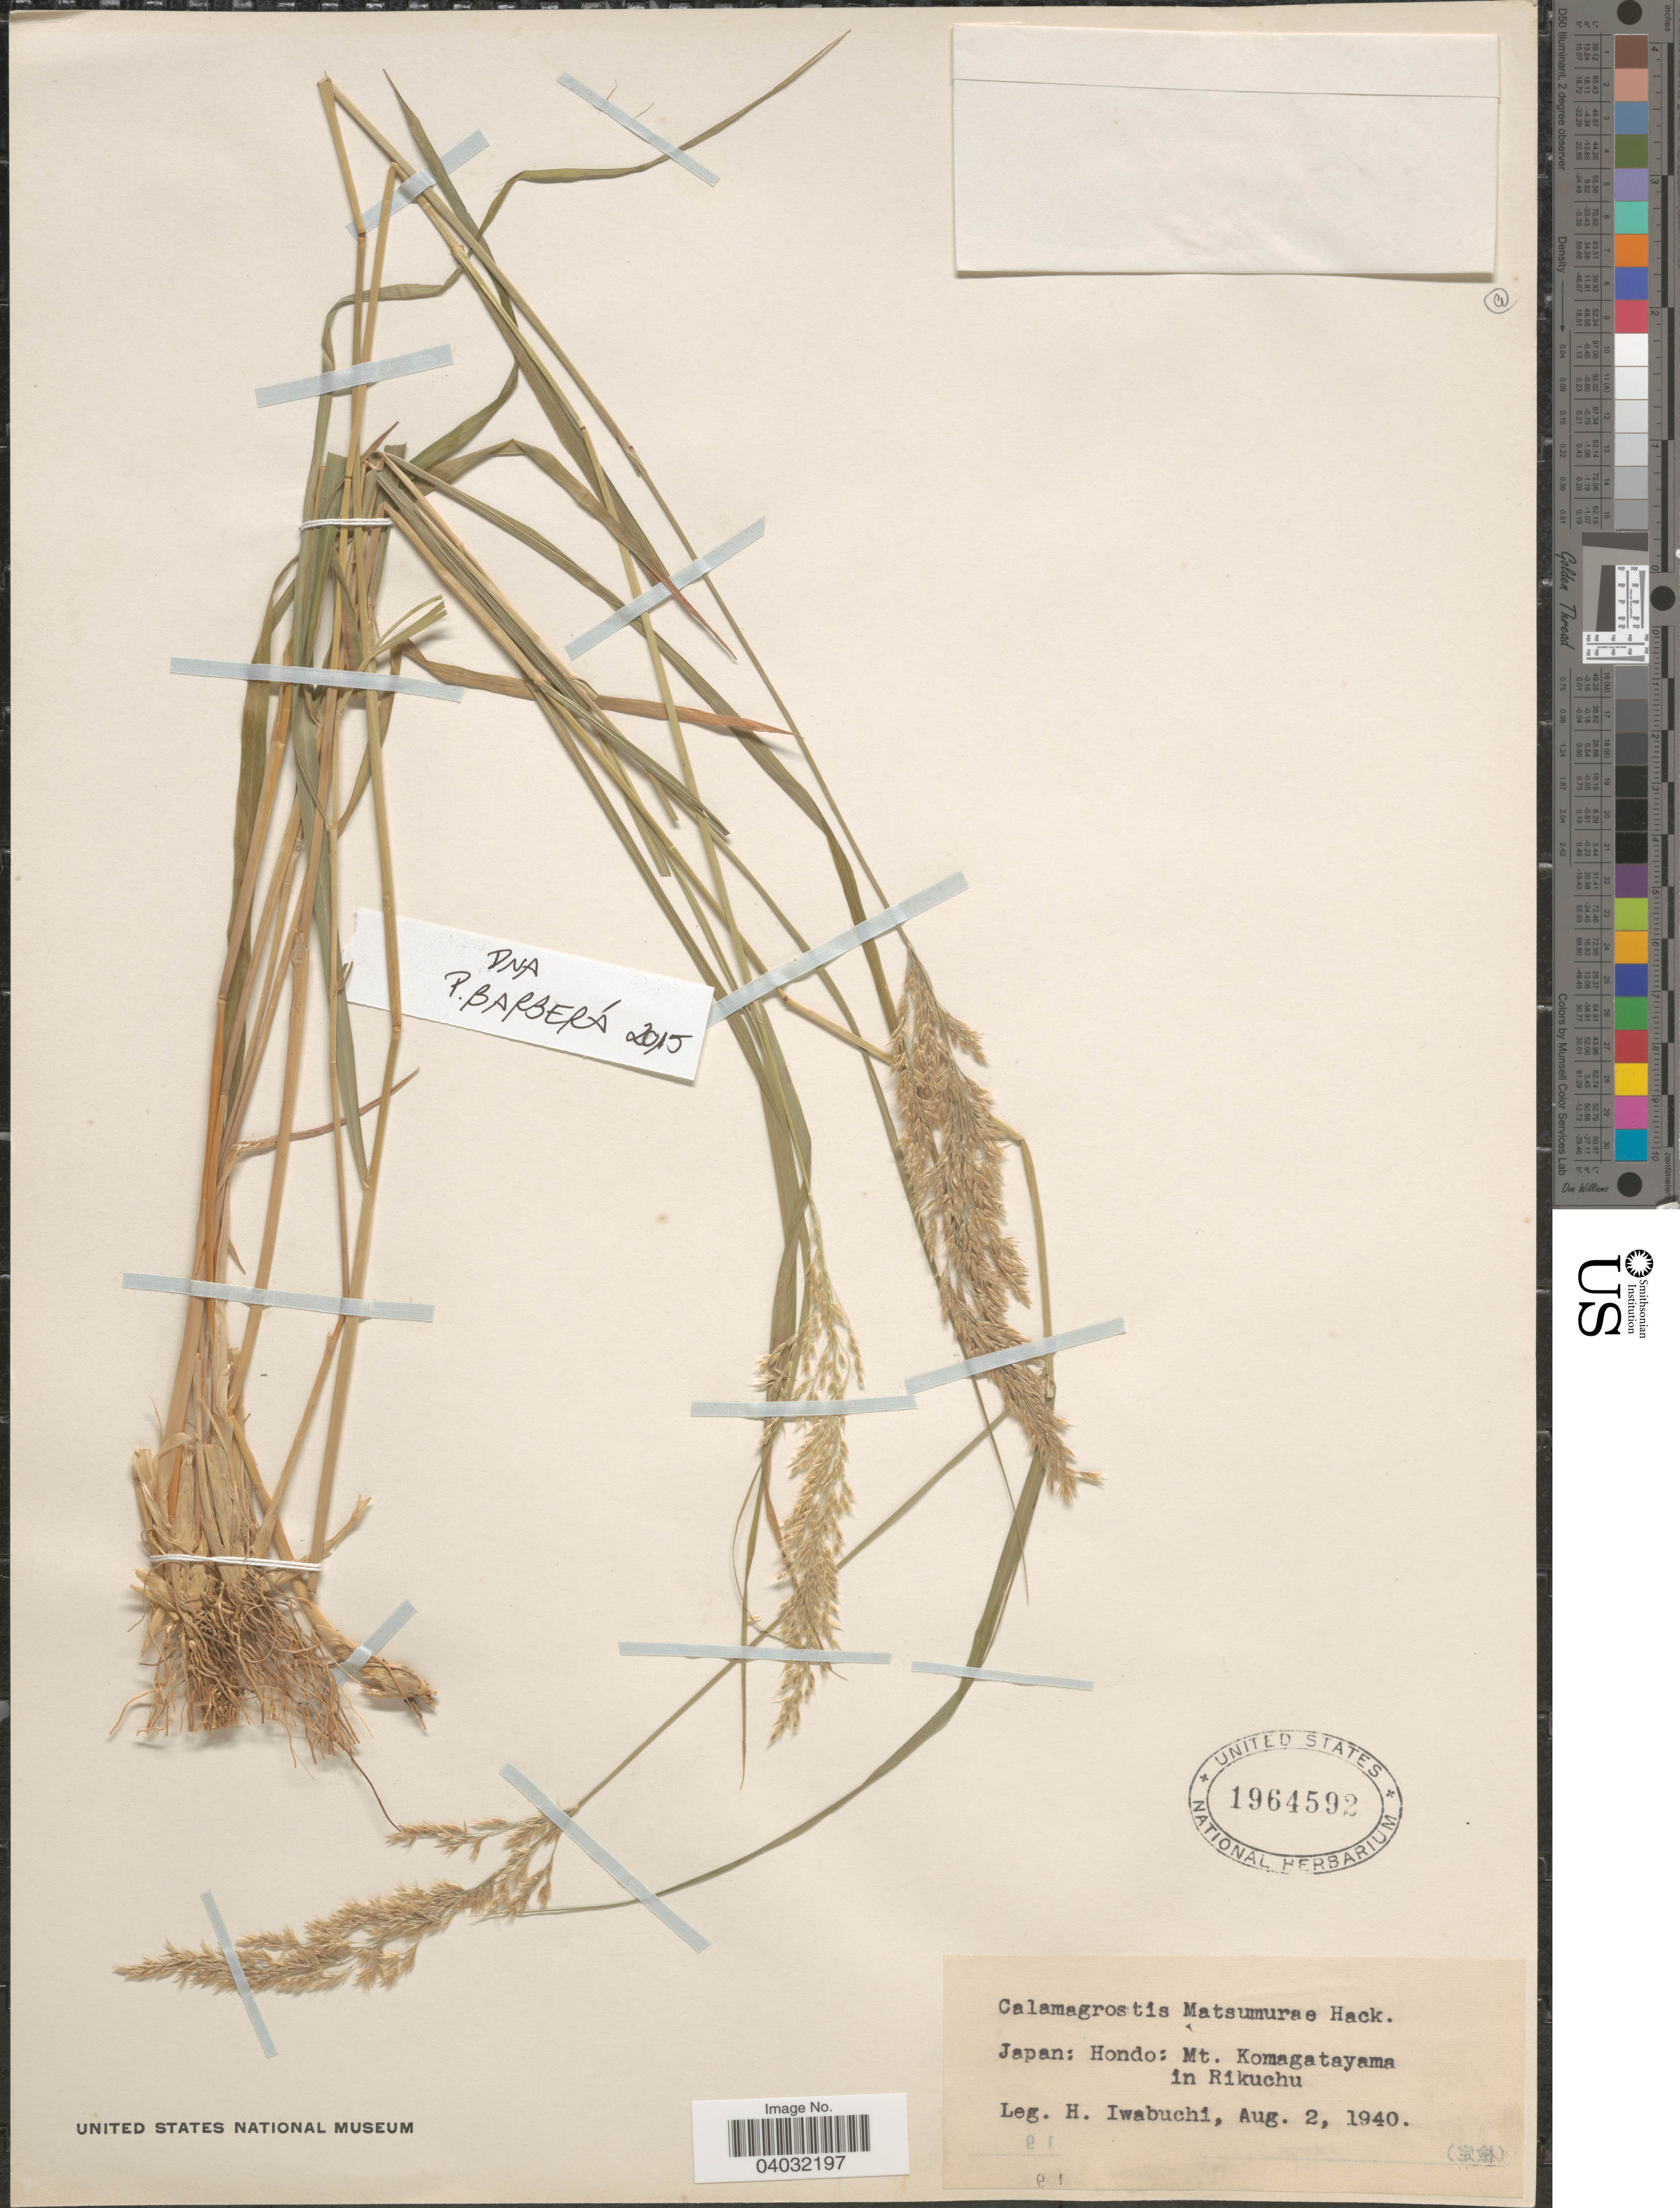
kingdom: Plantae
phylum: Tracheophyta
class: Liliopsida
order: Poales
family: Poaceae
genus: Calamagrostis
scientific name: Calamagrostis matsumurae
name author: Maxim.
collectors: H. Iwabuchi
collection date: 1940-08-02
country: Japan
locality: Hondo: Mt. Komagatayama in Rikuchu.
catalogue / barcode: US 1964592